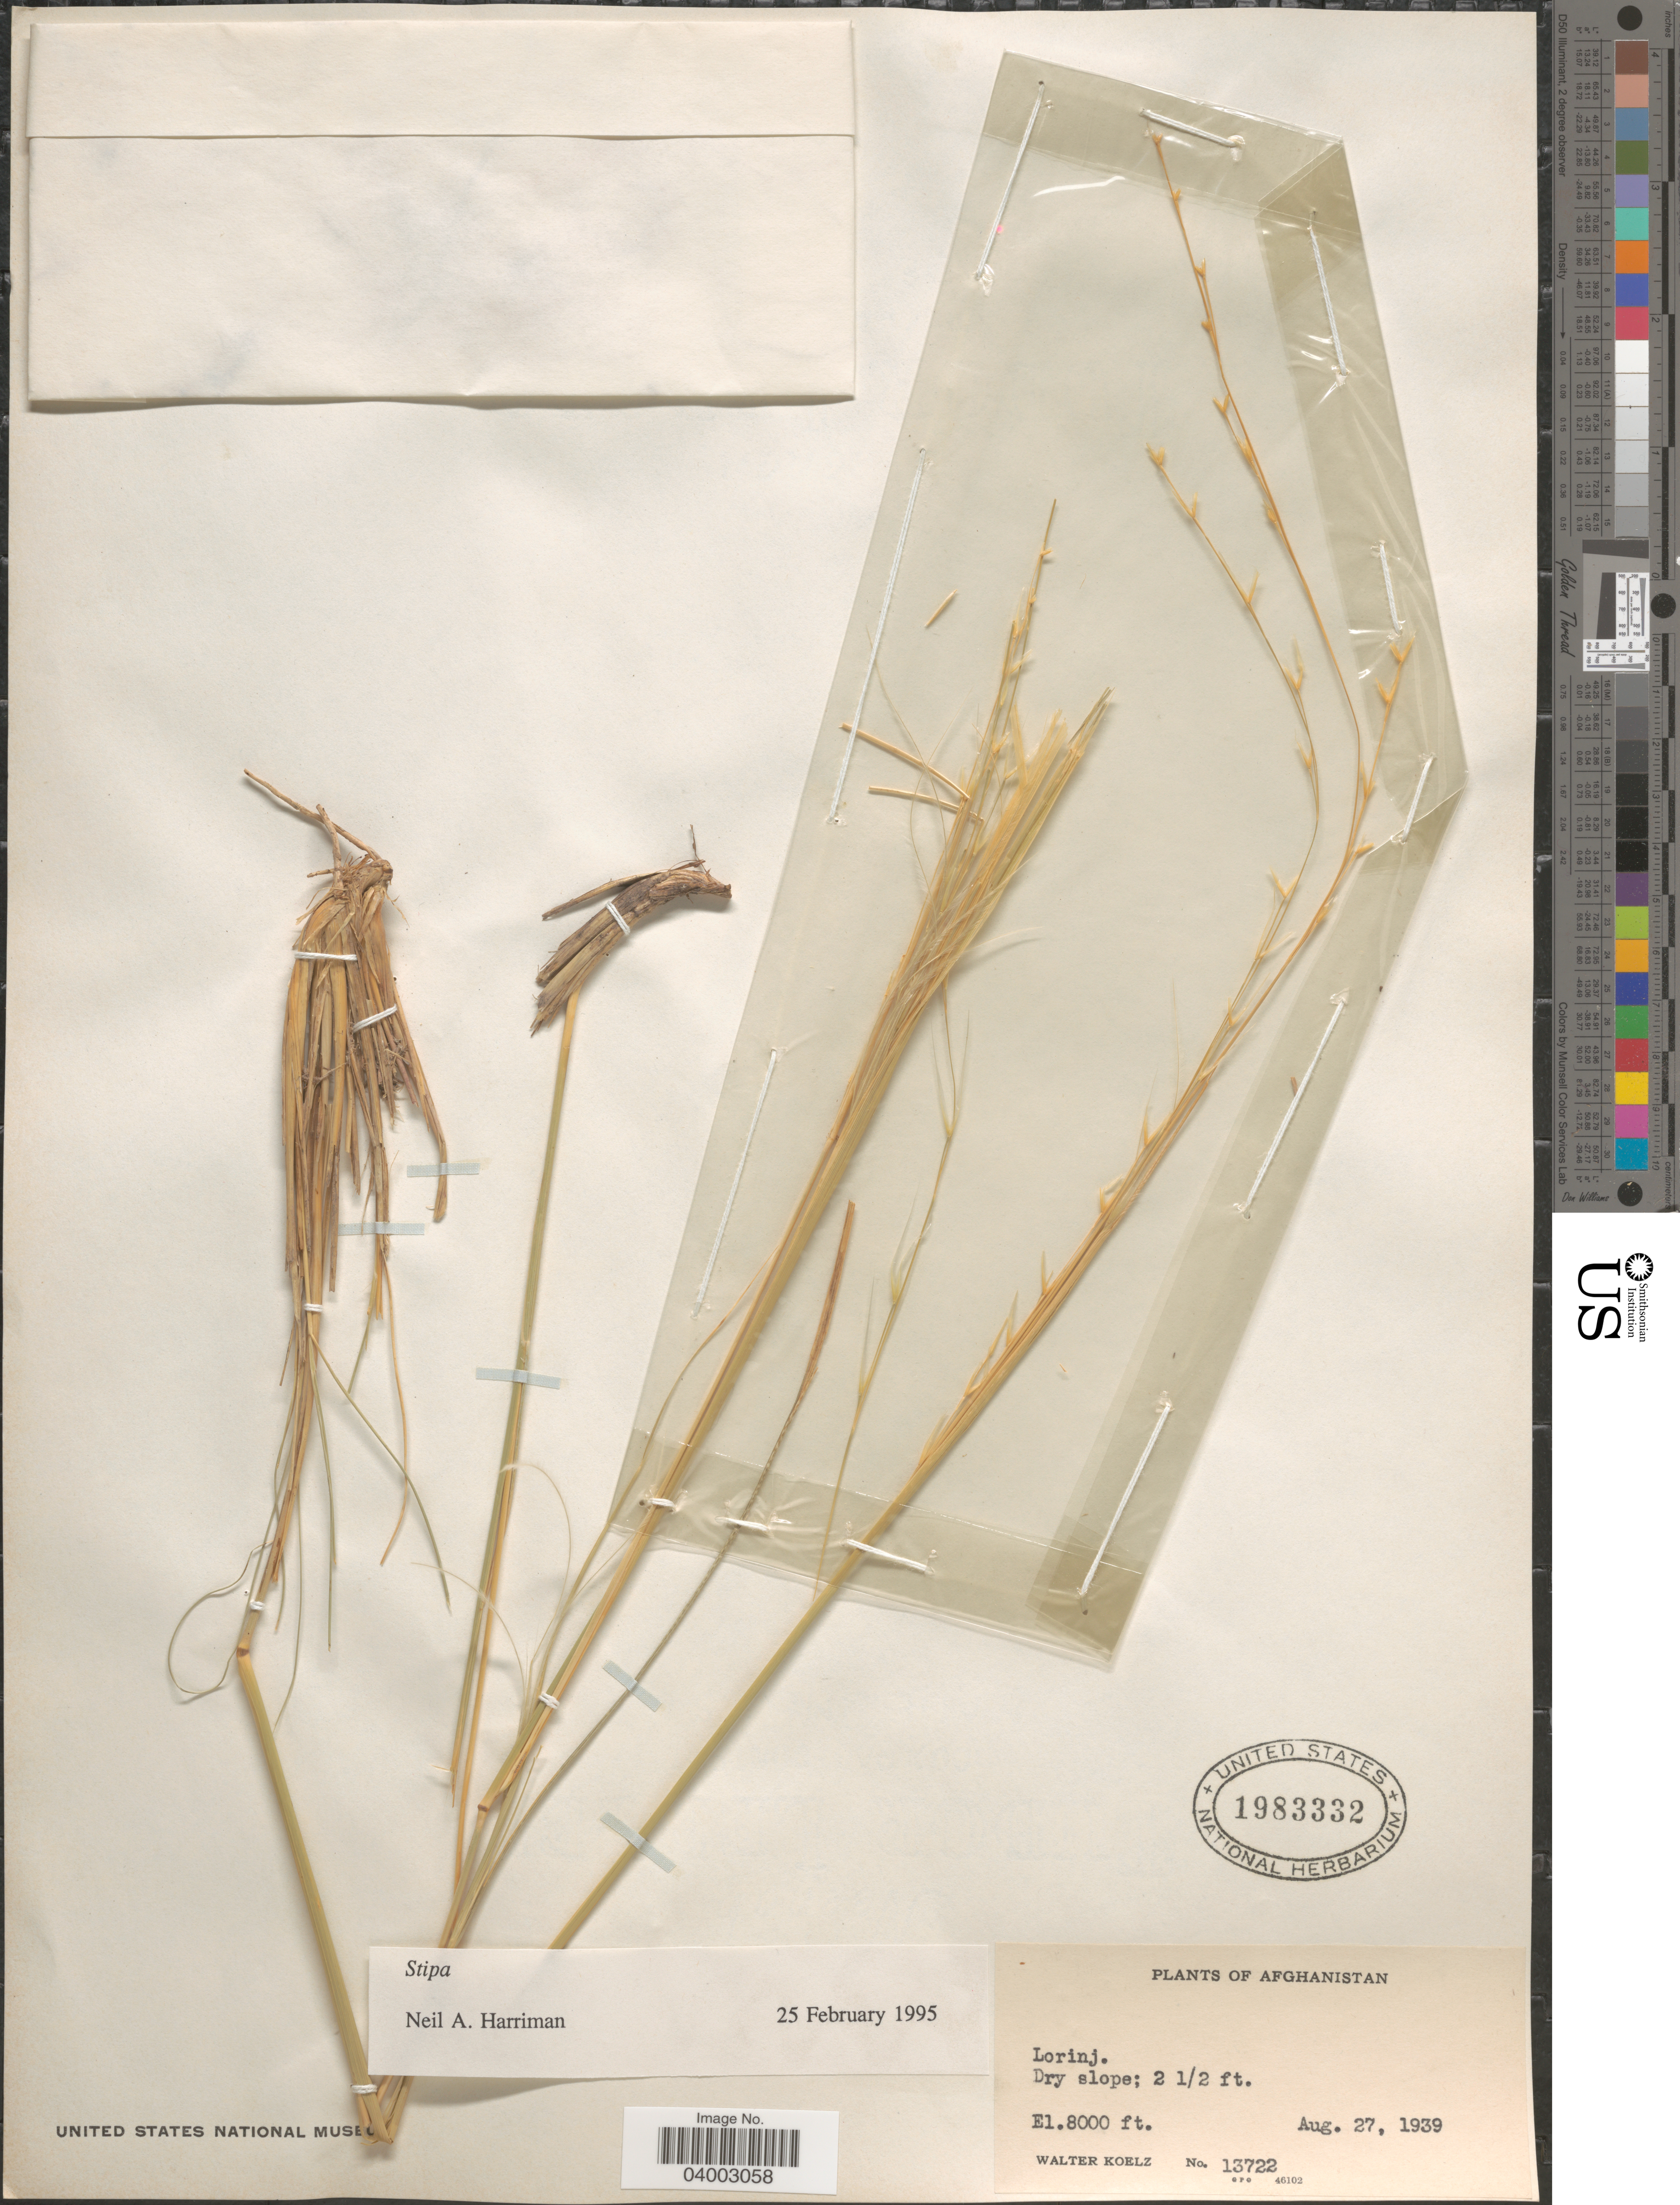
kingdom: Plantae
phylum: Tracheophyta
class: Liliopsida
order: Poales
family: Poaceae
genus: Stipa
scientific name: Stipa sp.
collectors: W. N. Koelz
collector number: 13722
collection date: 1939-08-27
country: Afghanistan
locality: Lorinj.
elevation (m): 2438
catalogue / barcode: US 1983332